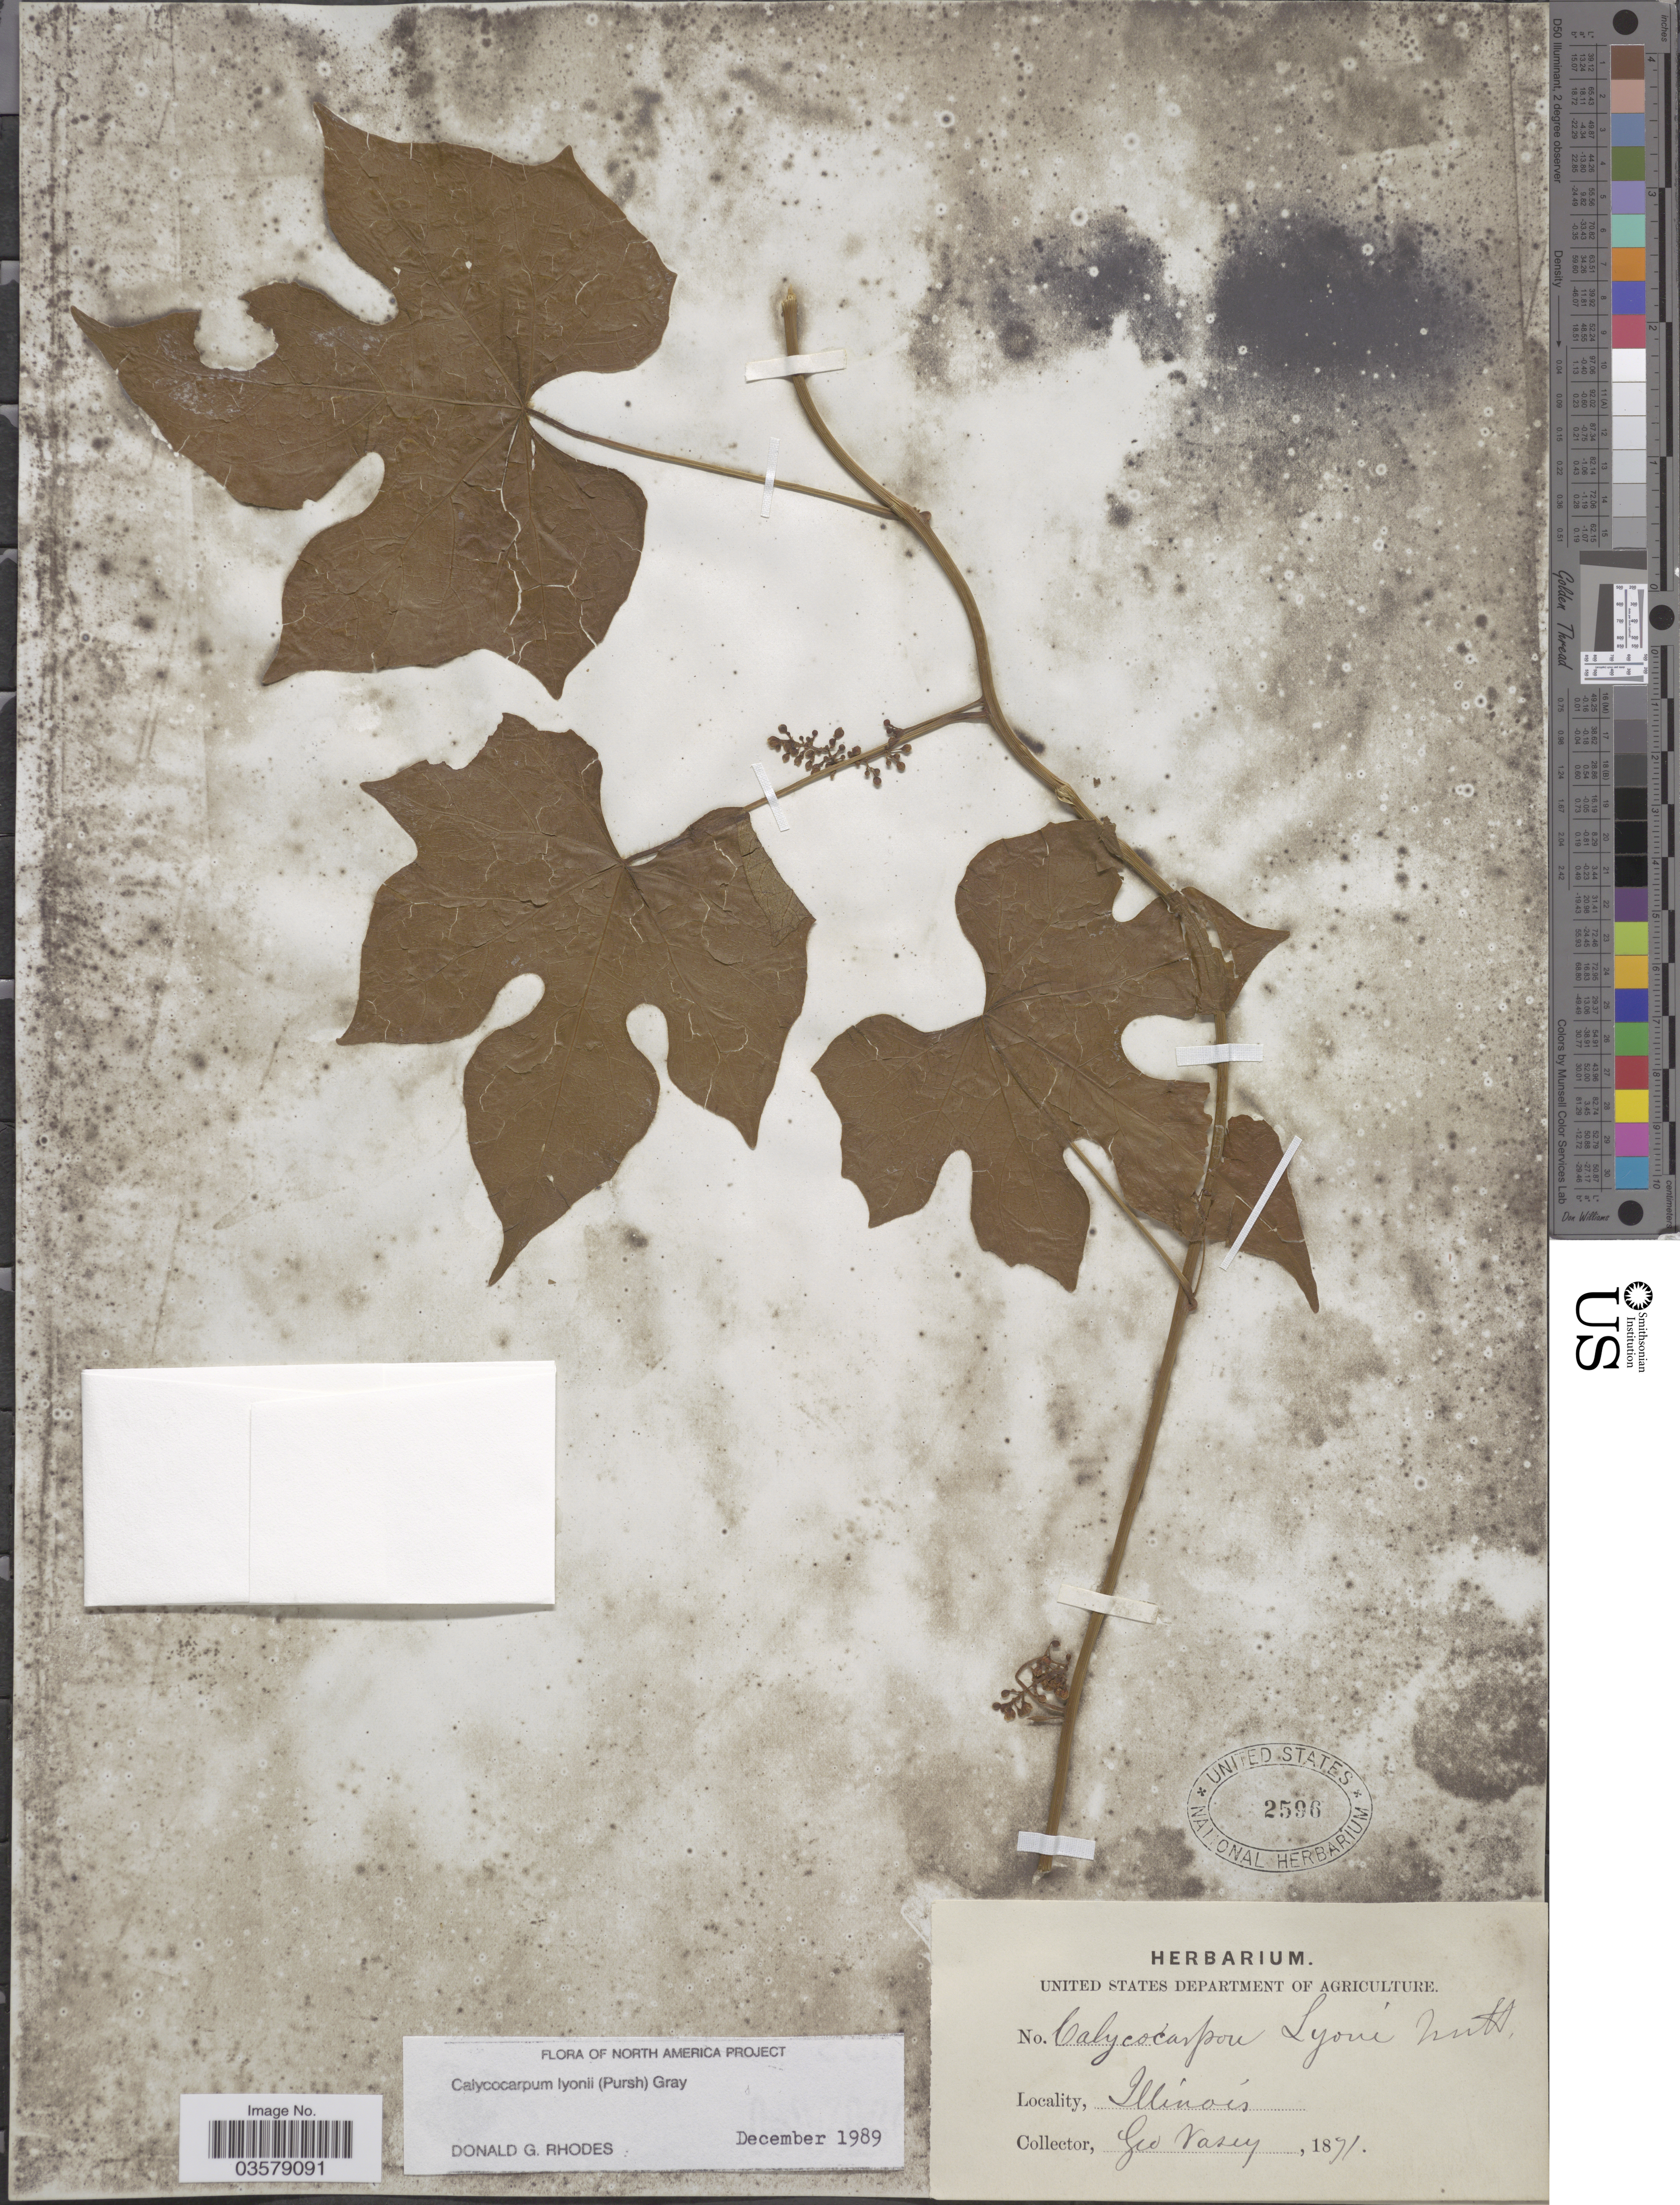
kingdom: Plantae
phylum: Tracheophyta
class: Magnoliopsida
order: Ranunculales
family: Menispermaceae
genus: Calycocarpum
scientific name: Calycocarpum lyonii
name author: (Pursh) A. Gray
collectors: G. R. Vasey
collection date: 1871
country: United States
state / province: Illinois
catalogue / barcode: US 2596